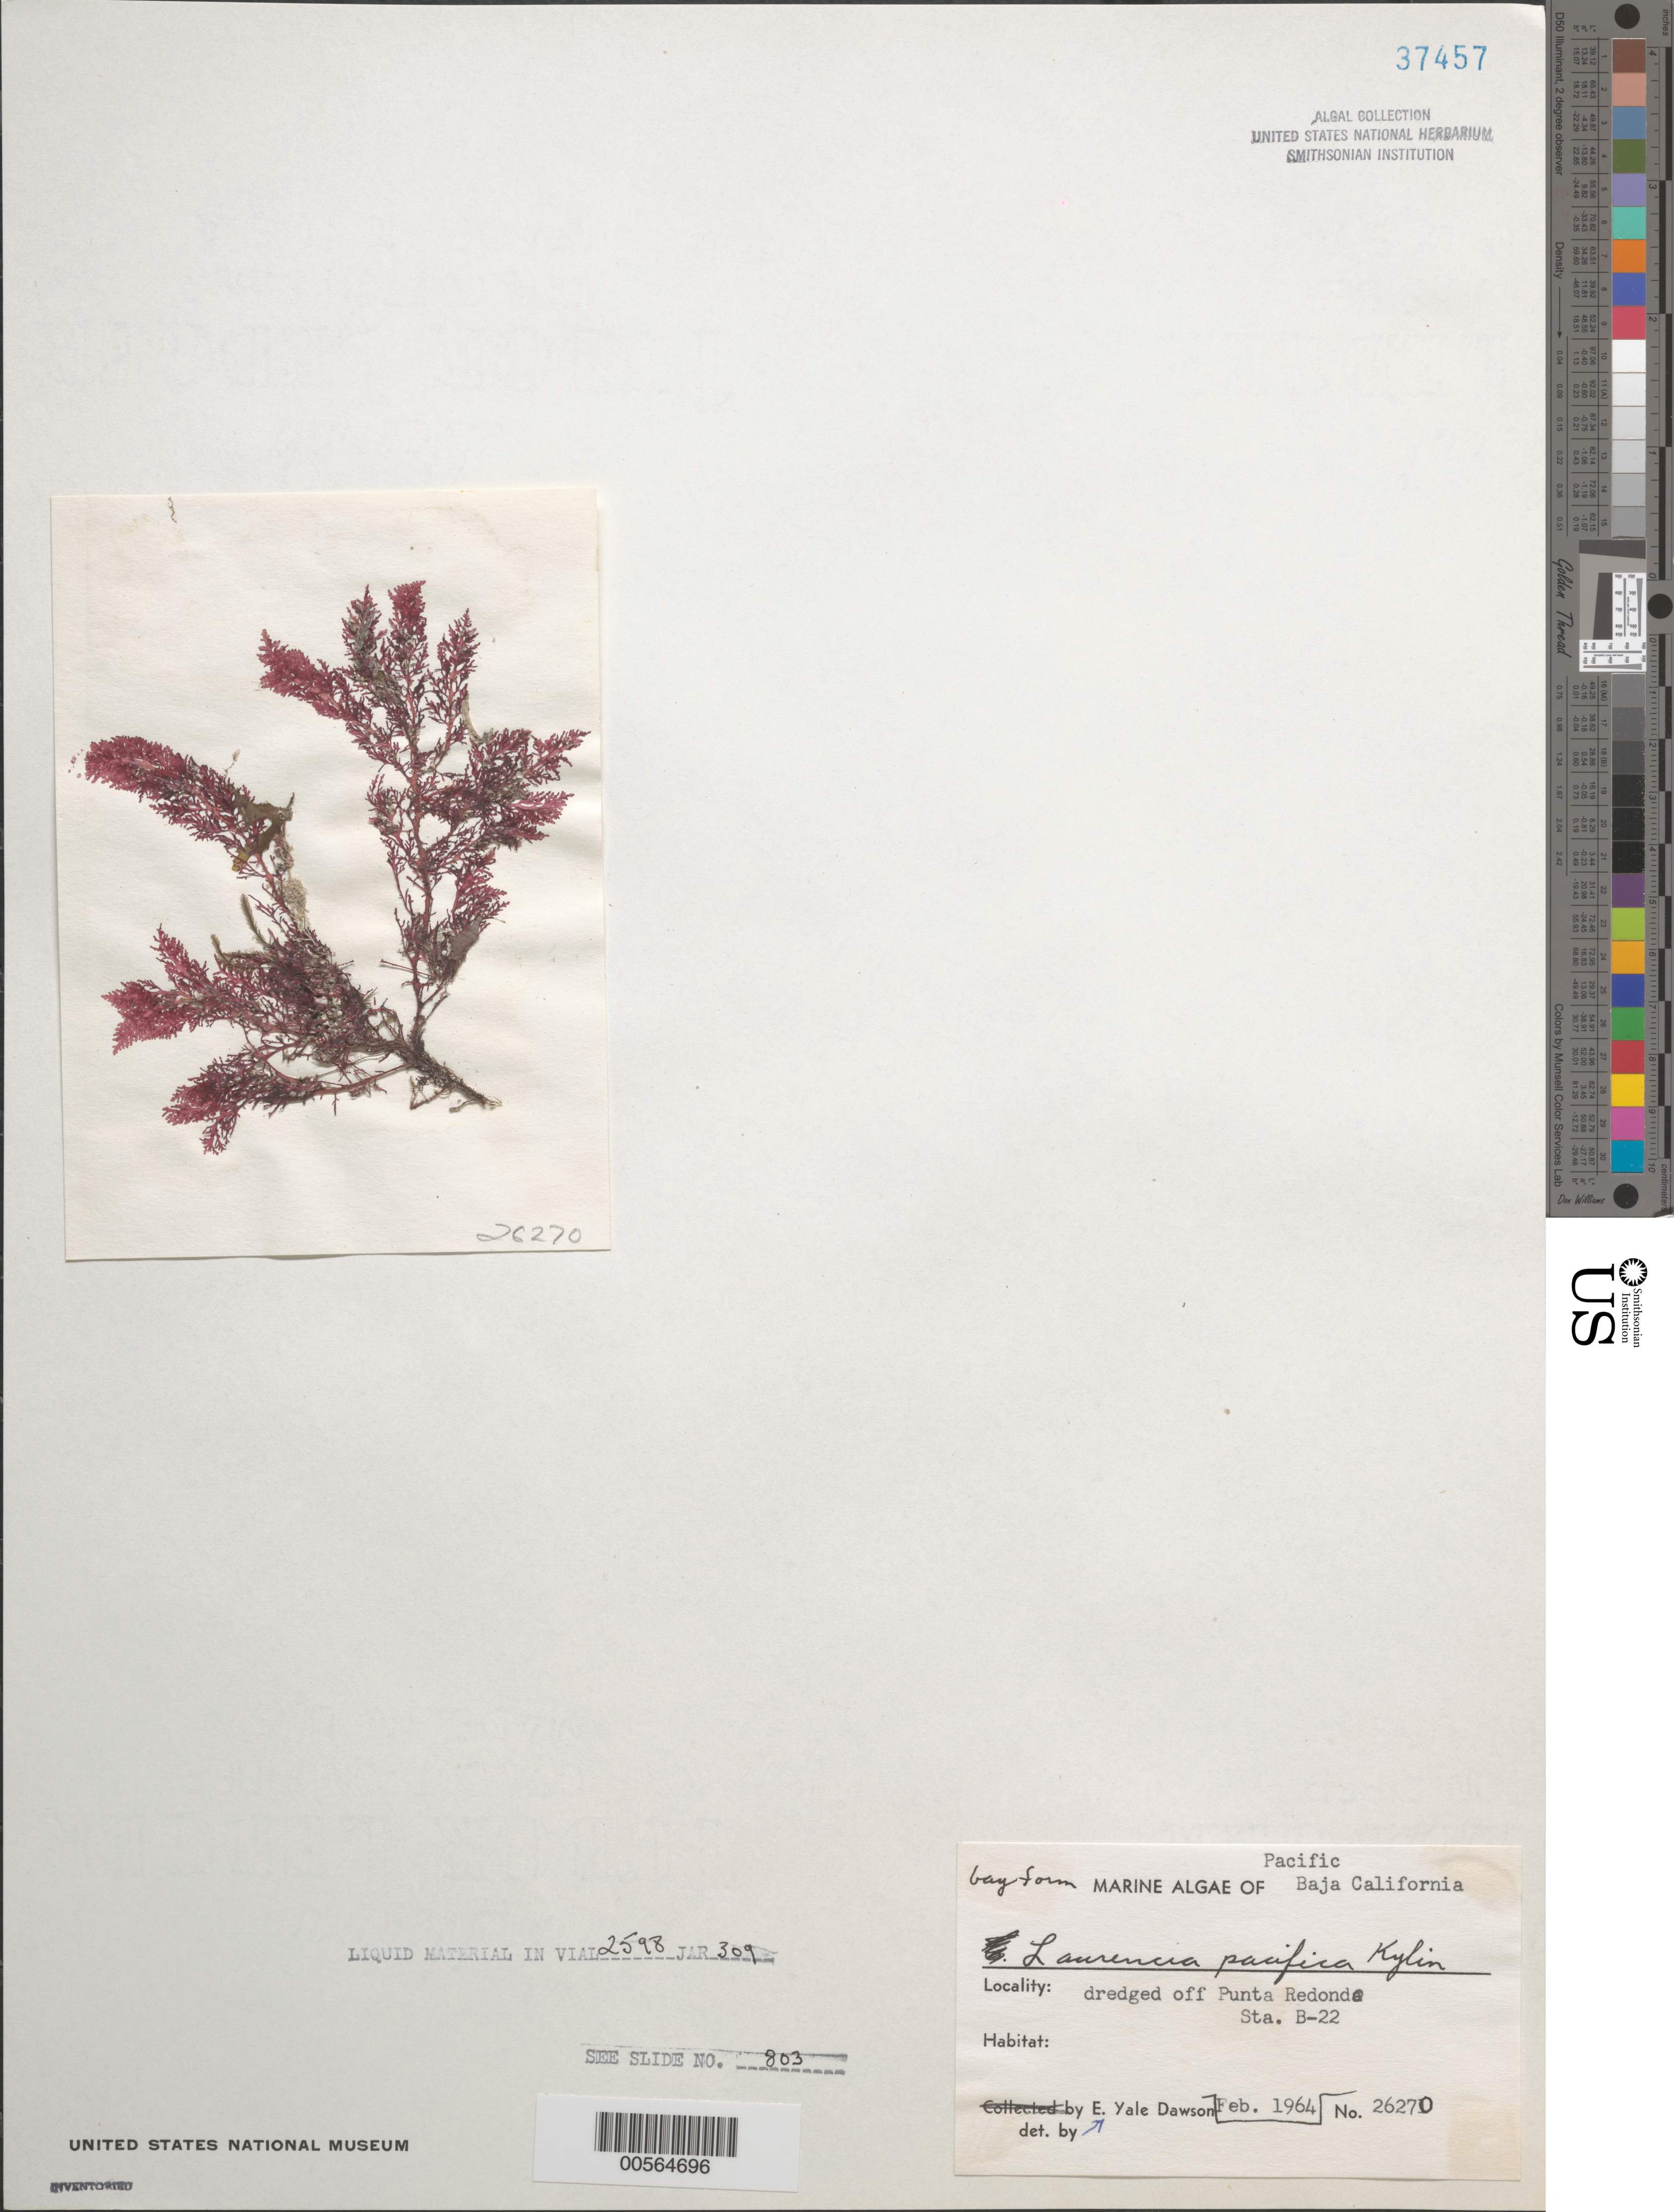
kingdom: Plantae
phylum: Rhodophyta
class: Florideophyceae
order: Ceramiales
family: Rhodomelaceae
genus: Laurencia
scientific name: Laurencia pacifica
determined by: Dawson, E. Y.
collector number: EYD 26270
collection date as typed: Feb 1964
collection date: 1964-02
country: Mexico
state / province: Baja California Sur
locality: Off Punta Redondo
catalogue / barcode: US 37457